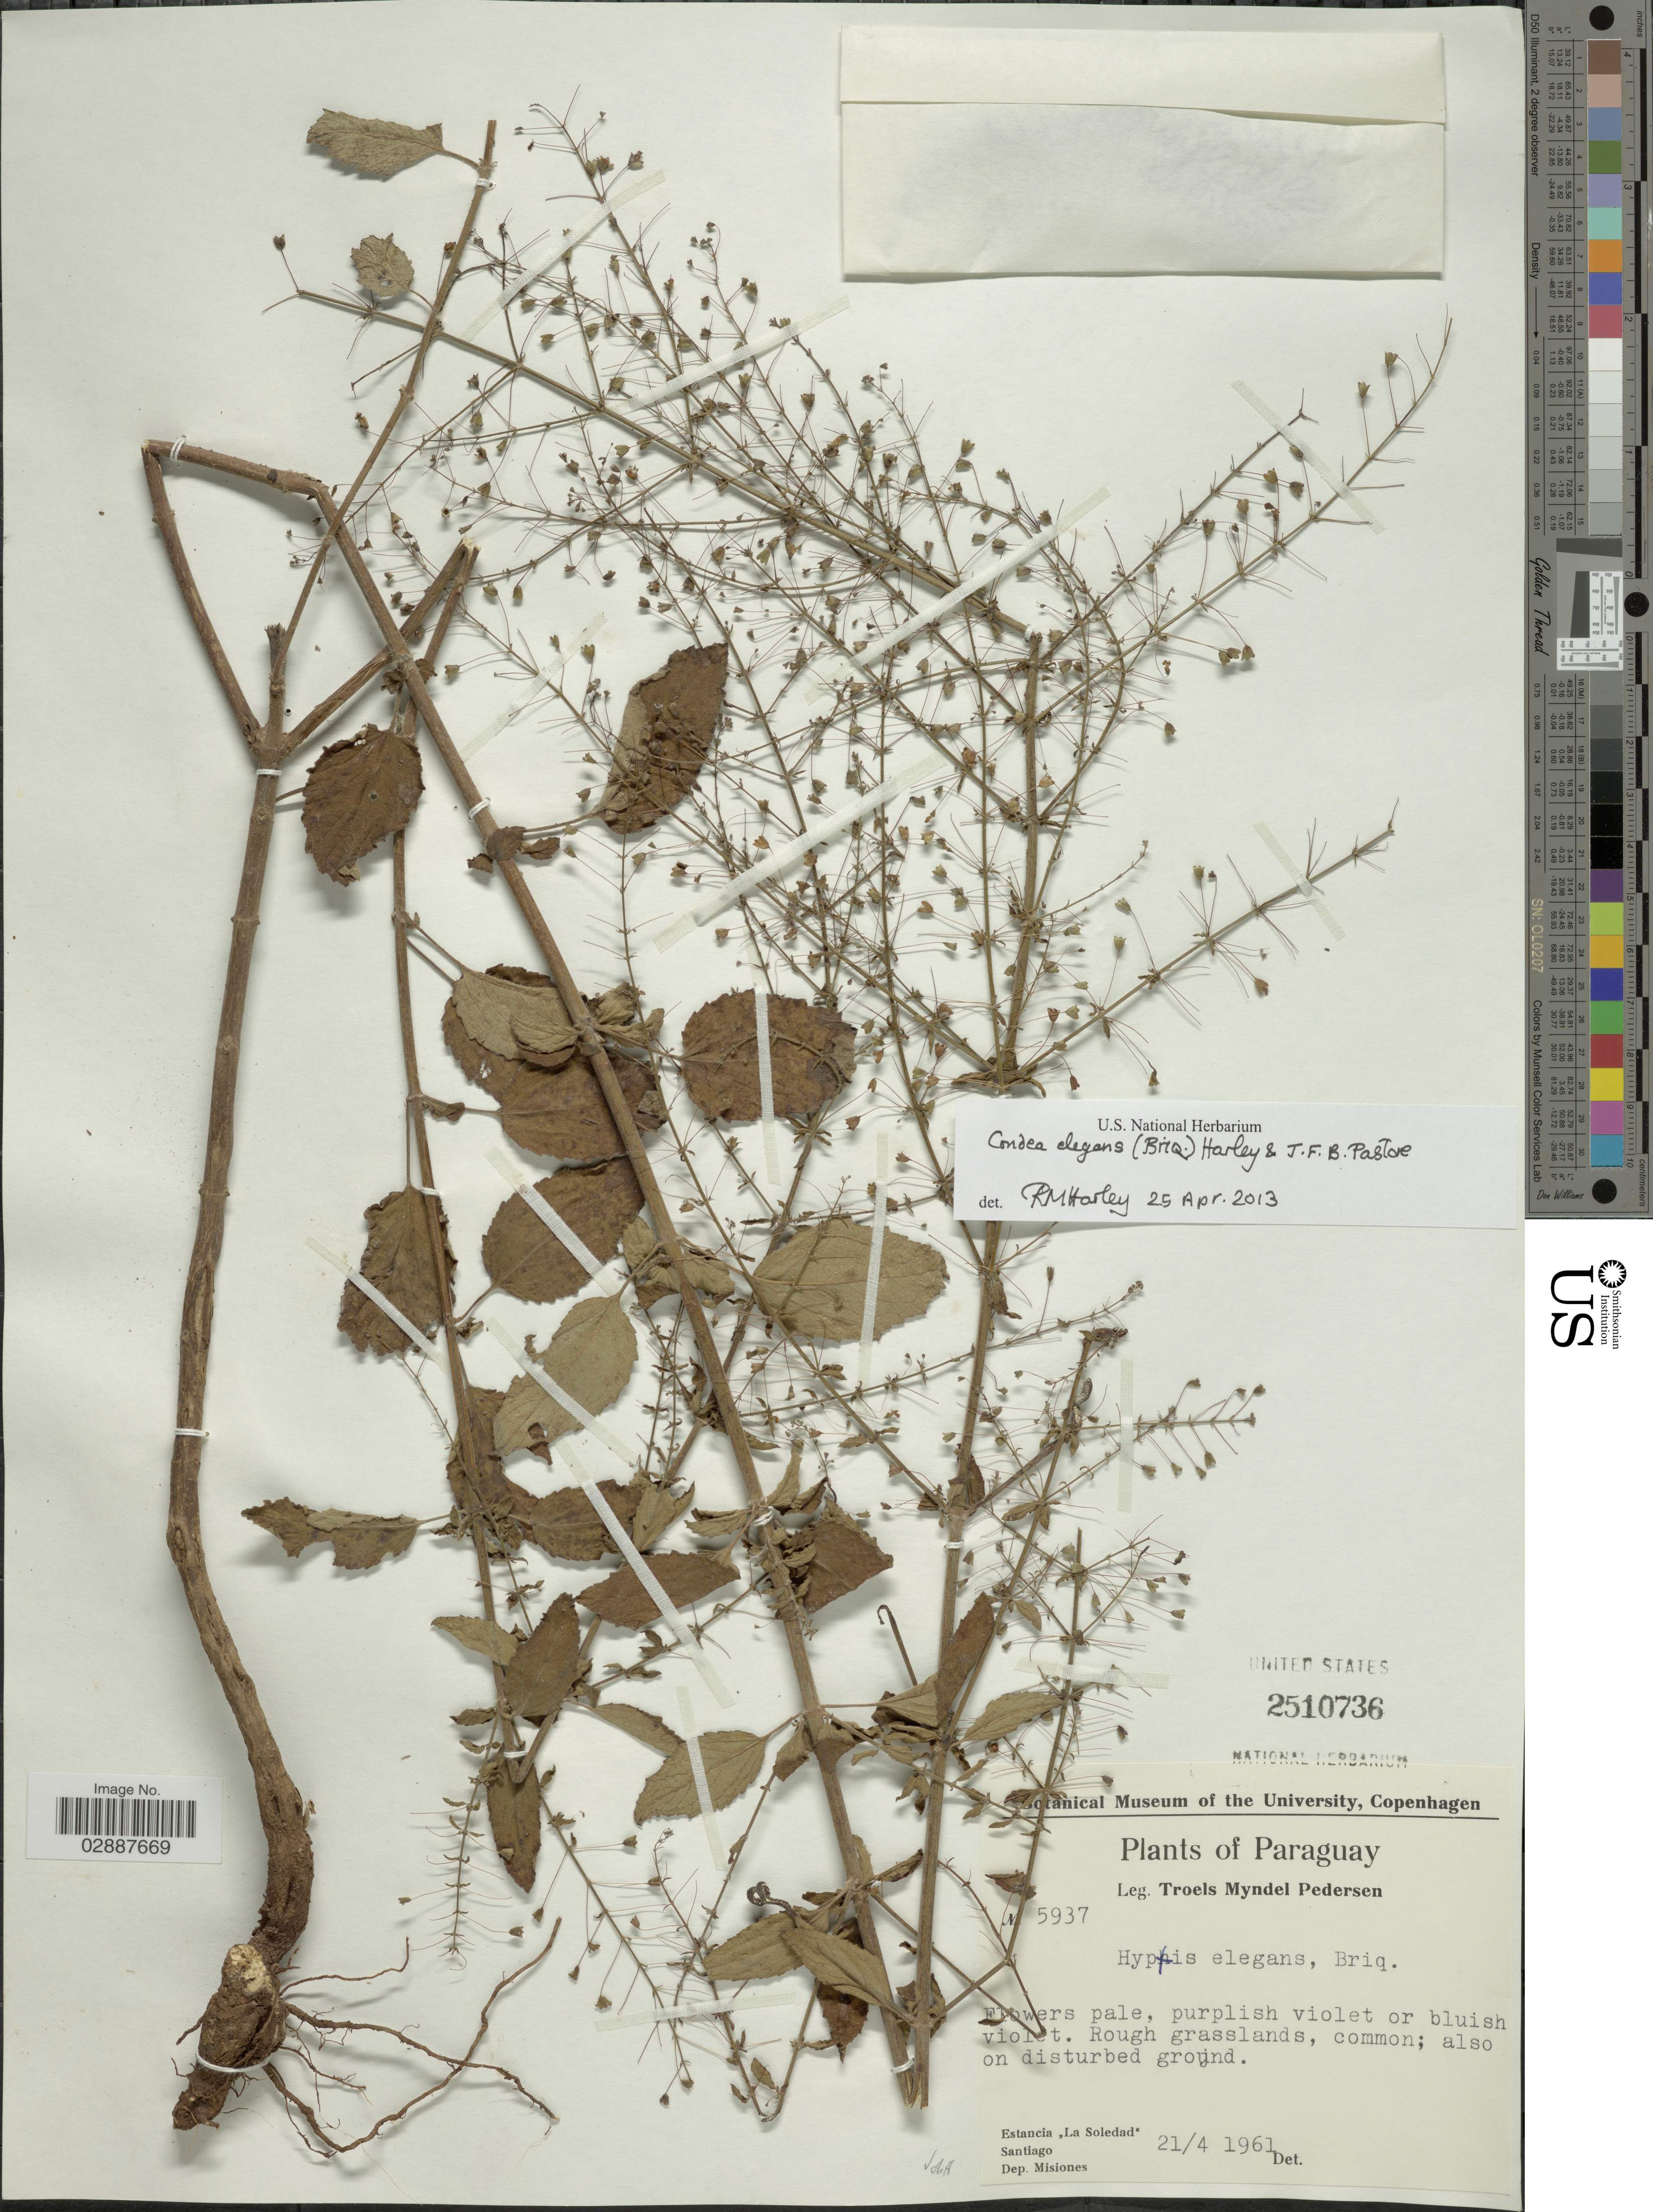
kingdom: Plantae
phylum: Tracheophyta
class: Magnoliopsida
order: Lamiales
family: Lamiaceae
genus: Condea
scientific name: Condea elegans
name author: (Briq.) Harley & J.F.B. Pastore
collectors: T. Pederson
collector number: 5937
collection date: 1961-04-21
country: Paraguay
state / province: Misiones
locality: Estancia "La Soledad" Santiago, Dep. Misiones.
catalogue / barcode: US 2510736